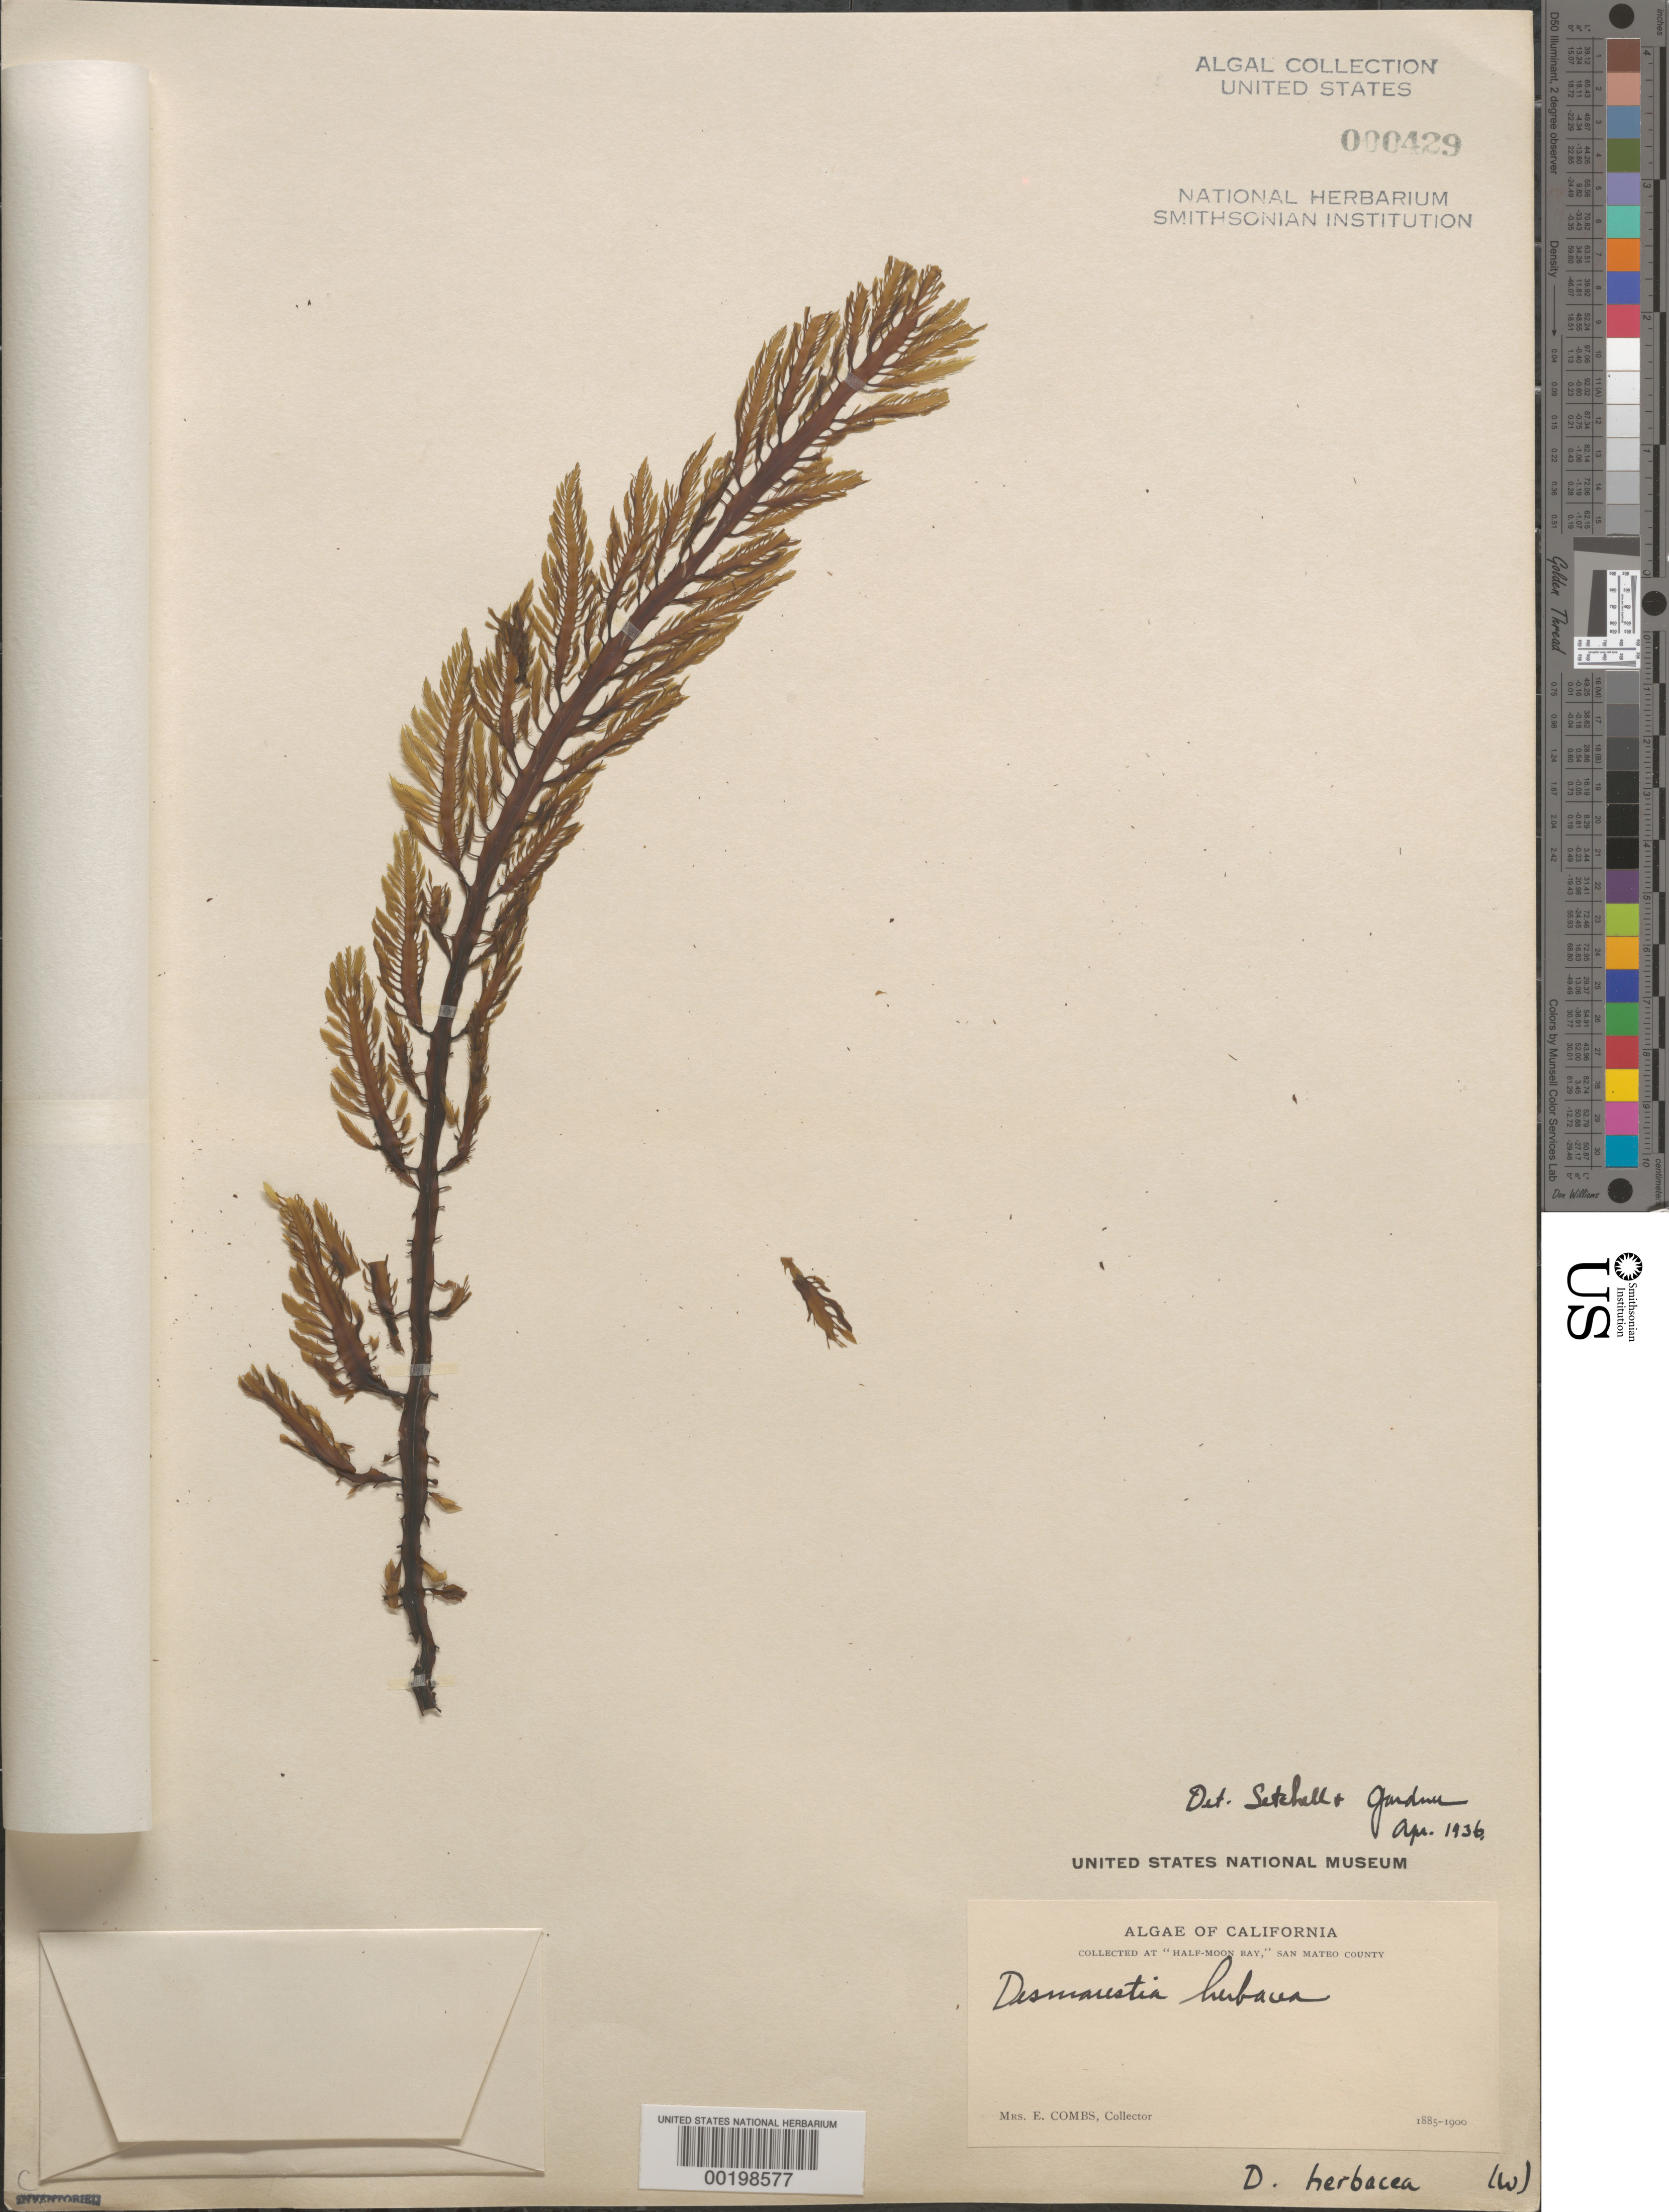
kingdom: Chromista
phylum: Ochrophyta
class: Phaeophyceae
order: Desmarestiales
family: Desmarestiaceae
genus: Desmarestia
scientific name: Desmarestia herbacea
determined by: Gardner, N. L.; Setchell, W. A.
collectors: Mrs. E. Combs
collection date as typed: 1885 to -- --- 1900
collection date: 1885/1900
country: United States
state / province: California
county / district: San Mateo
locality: Half Moon Bay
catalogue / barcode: US 429